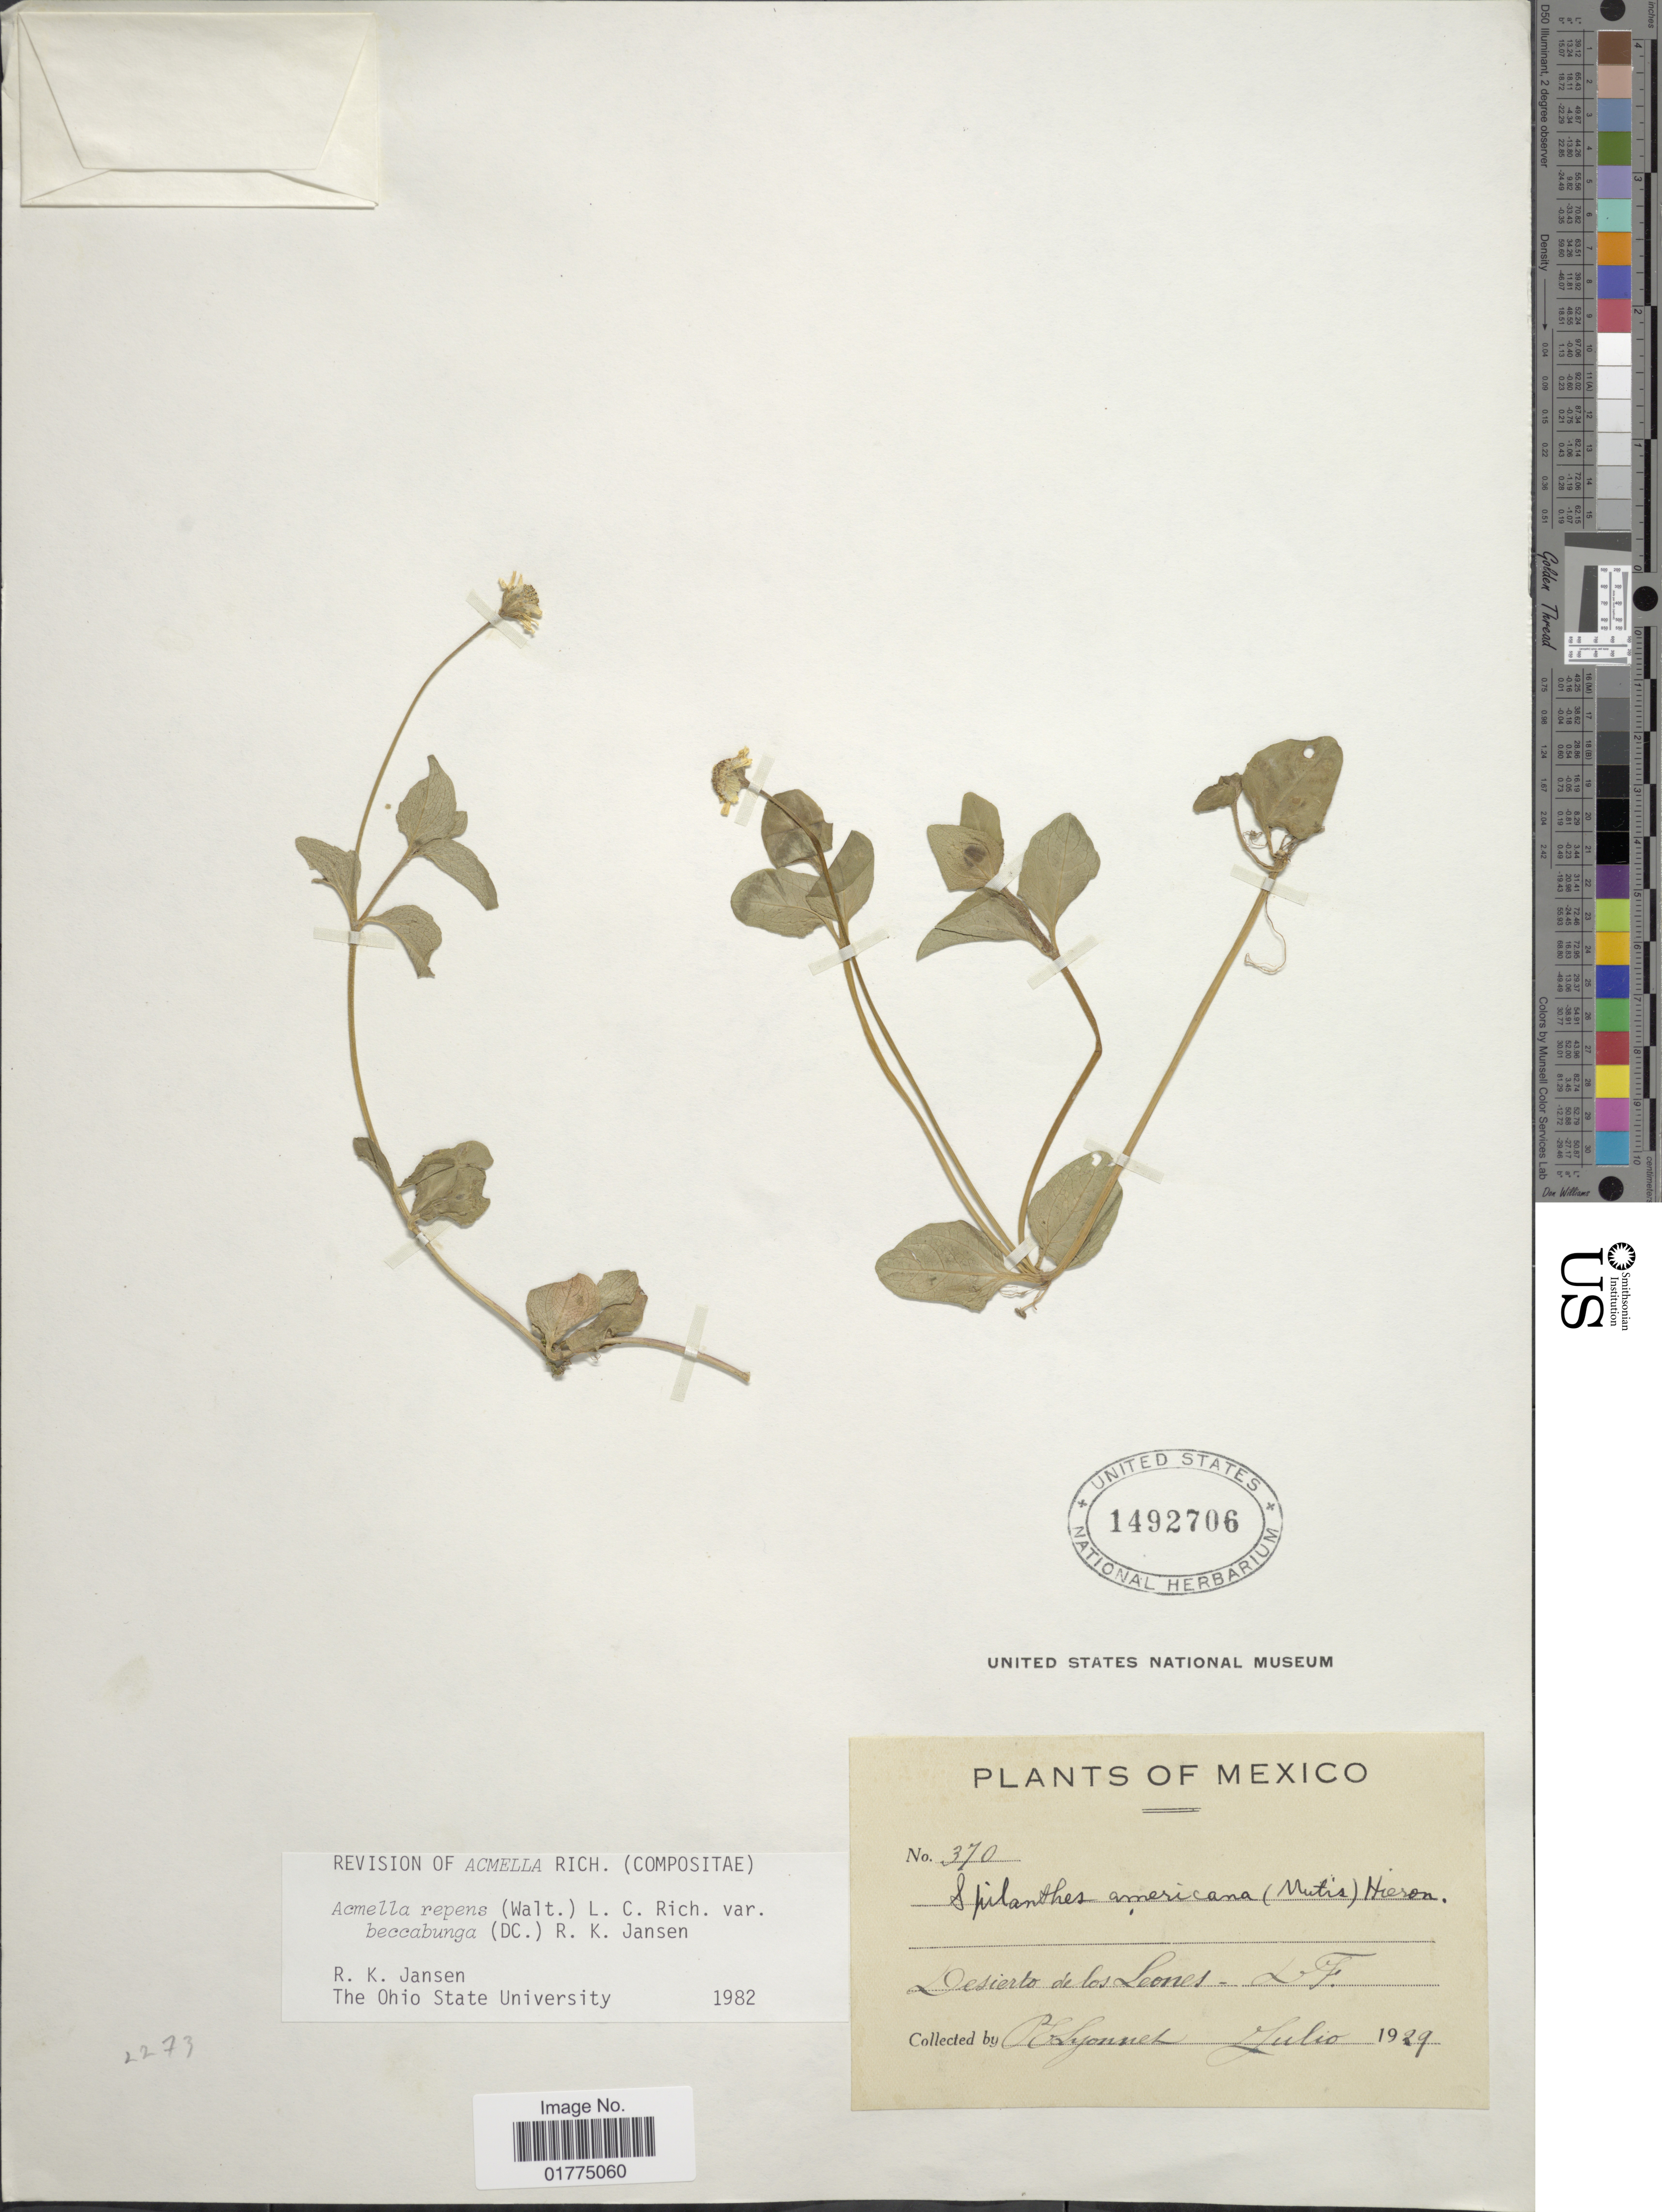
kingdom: Plantae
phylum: Tracheophyta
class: Magnoliopsida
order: Asterales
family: Asteraceae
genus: Acmella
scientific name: Acmella repens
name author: (Walter) Rich.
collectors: P. Lyonnet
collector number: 370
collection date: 1927-07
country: Mexico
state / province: Distrito Federal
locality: Mexico. Desierto de los Leonos - D.F.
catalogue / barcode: US 1492706